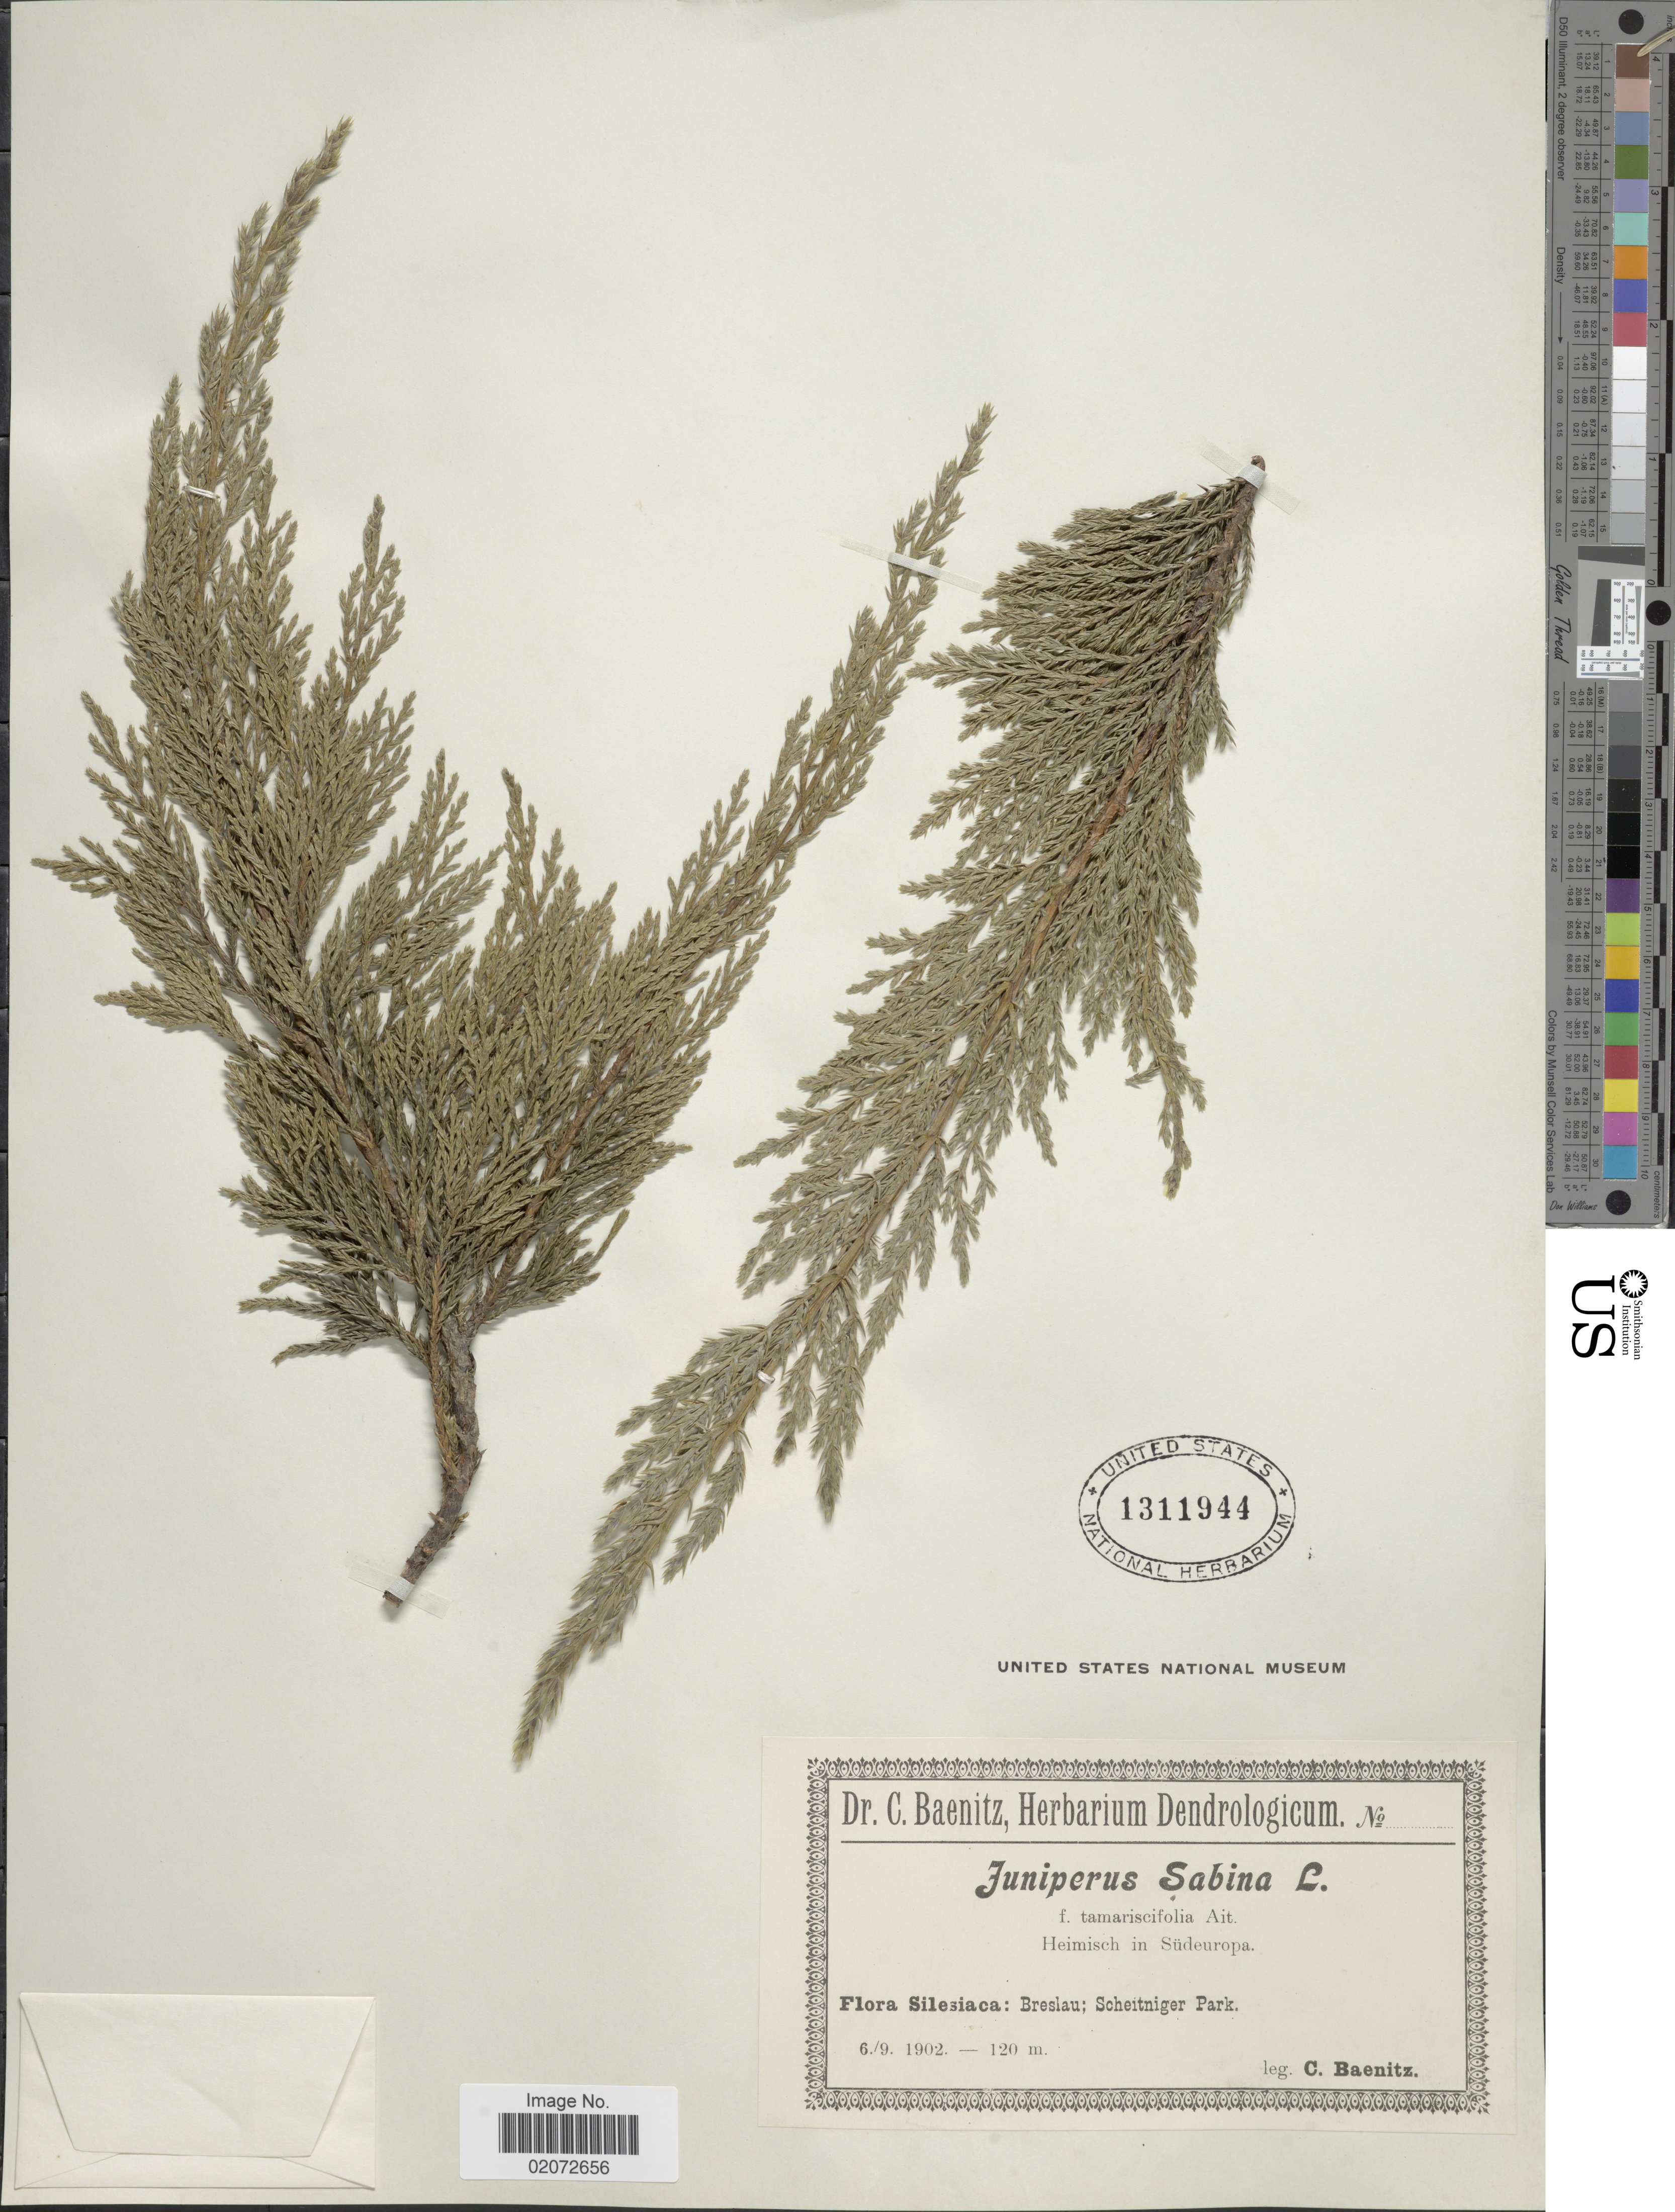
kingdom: Plantae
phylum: Tracheophyta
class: Pinopsida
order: Pinales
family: Cupressaceae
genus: Juniperus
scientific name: Juniperus sabina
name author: L.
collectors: C. G. Baenitz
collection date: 1902-09-06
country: Poland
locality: Silesiaca: Breslau; Scheitniger Park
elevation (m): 120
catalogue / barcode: US 1311944